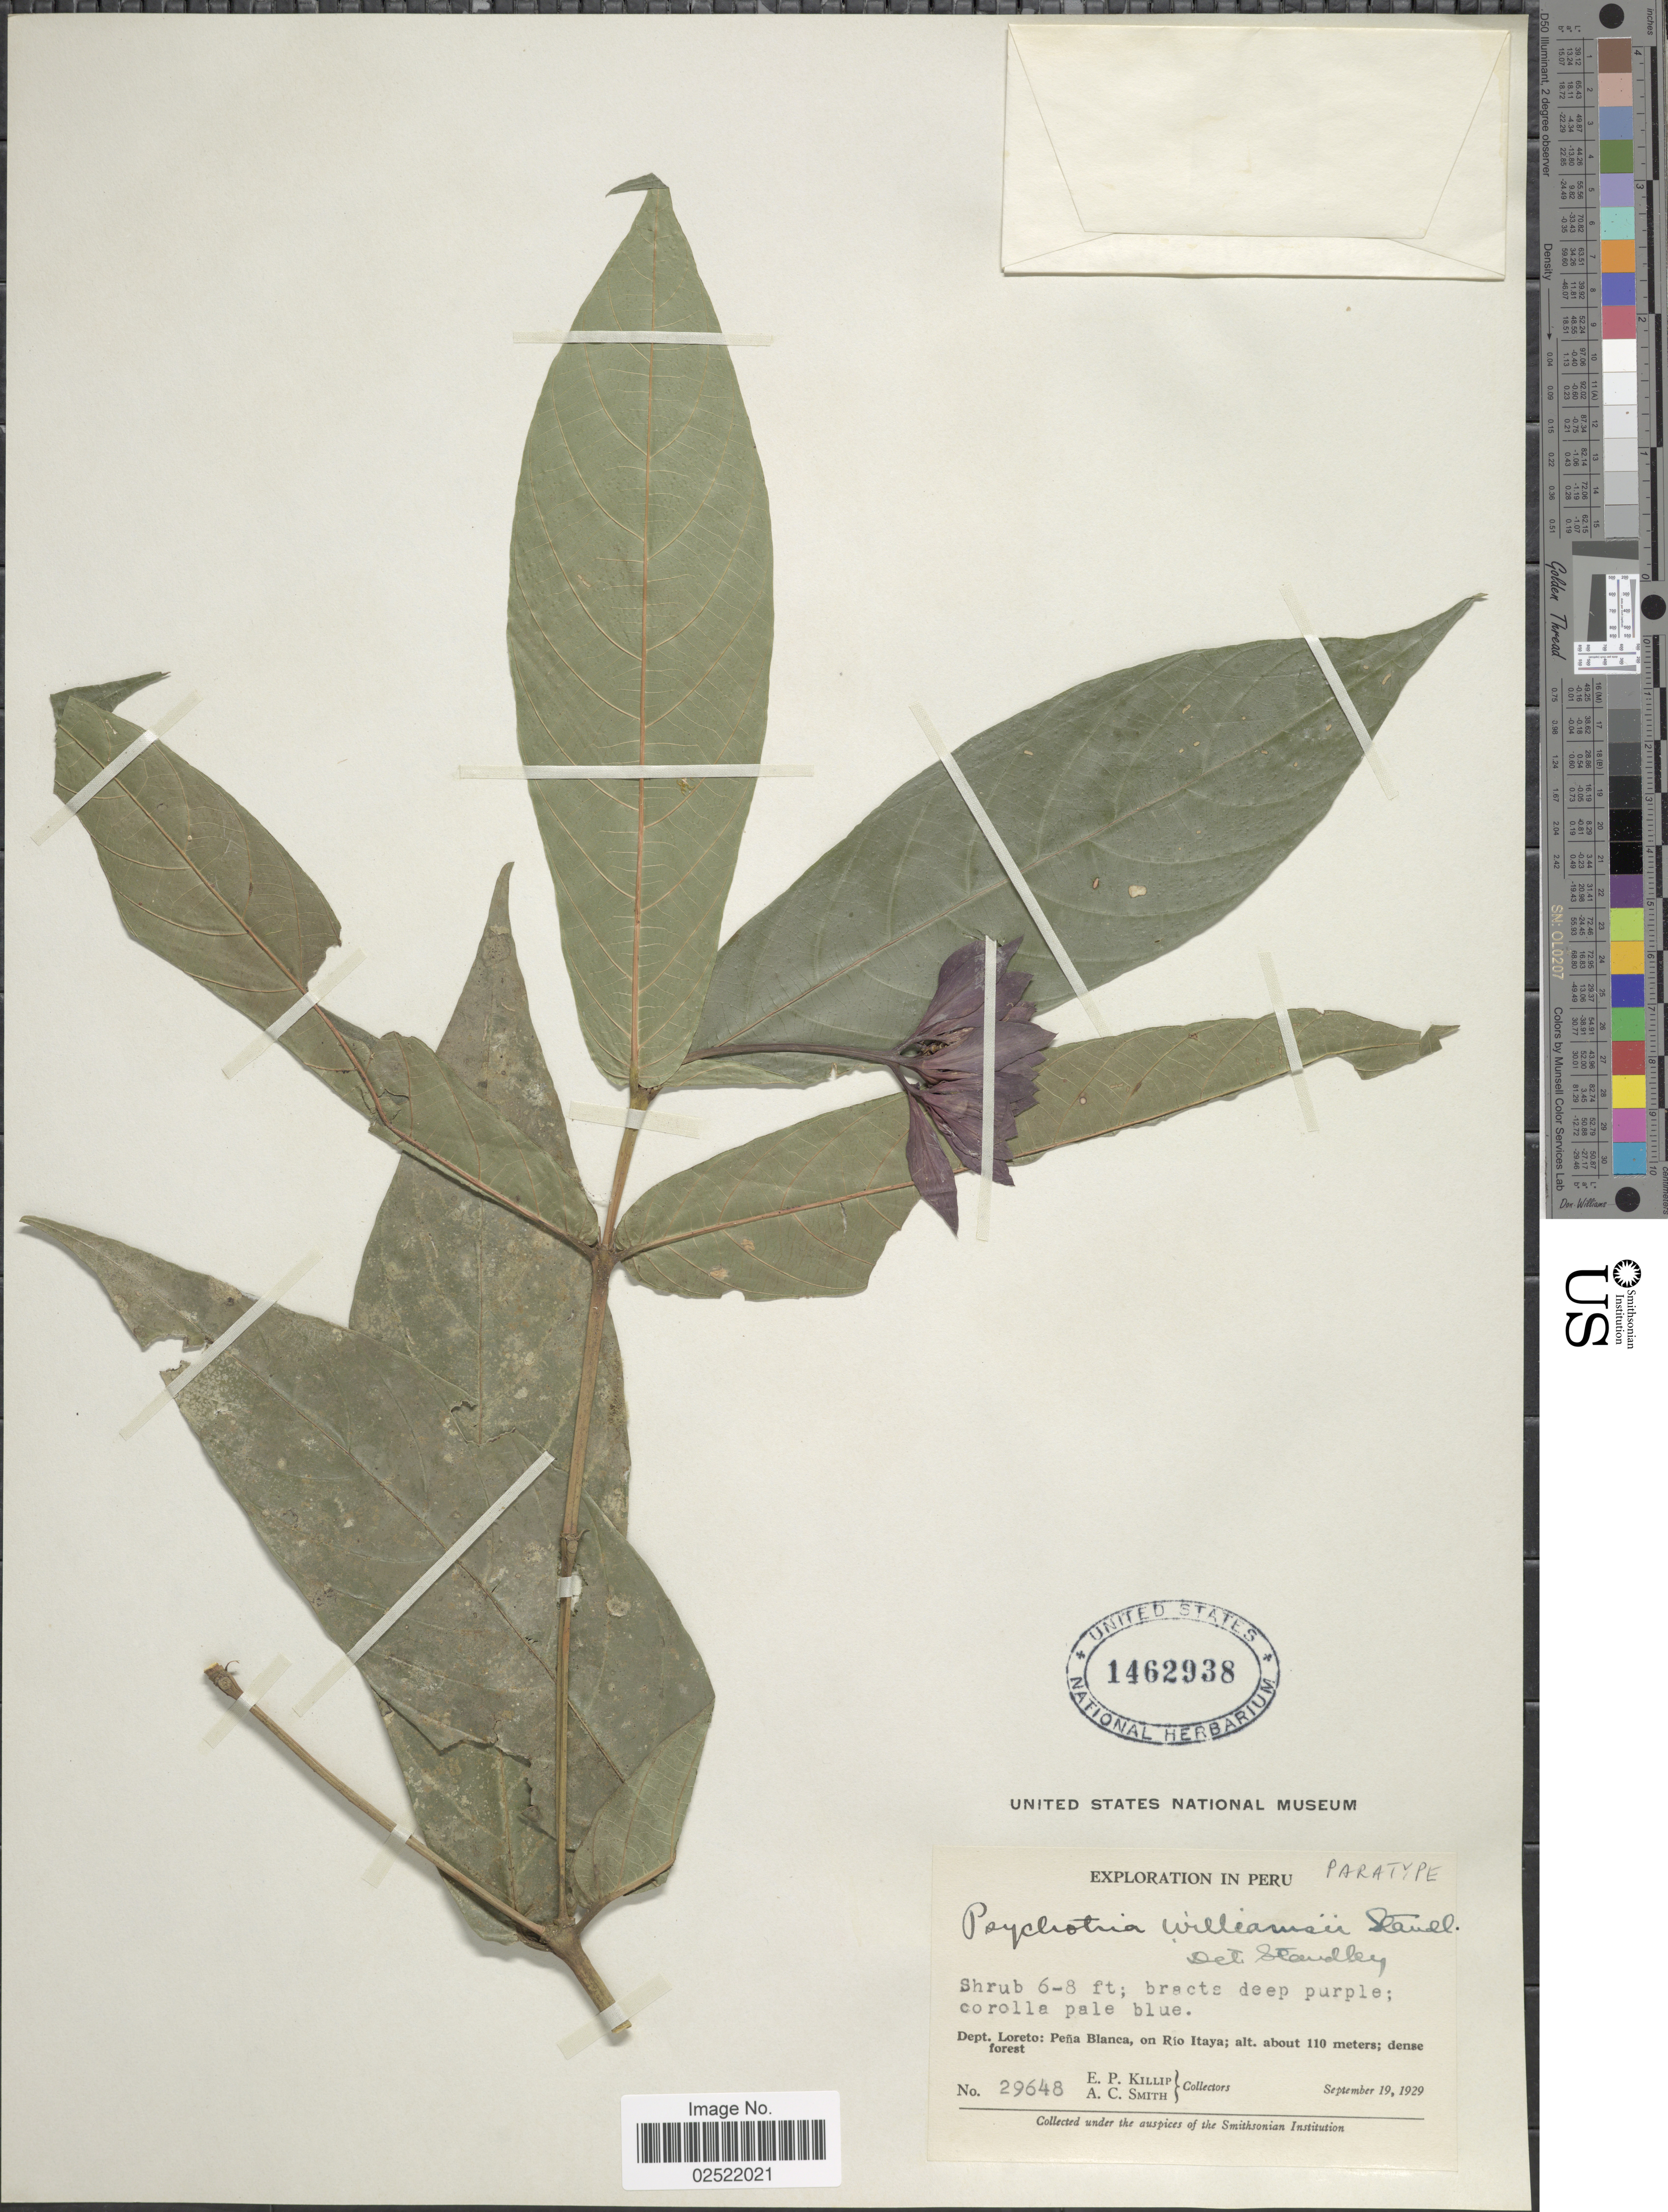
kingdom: Plantae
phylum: Tracheophyta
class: Magnoliopsida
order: Gentianales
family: Rubiaceae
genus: Psychotria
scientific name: Psychotria williamsii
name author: Standl.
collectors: E. P. Killip & A. C. Smith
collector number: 29648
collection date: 1929-09-19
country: Peru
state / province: Loreto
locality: Dept. Loreto: Pena Blanca, on Rio Itaya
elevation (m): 110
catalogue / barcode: US 1462938